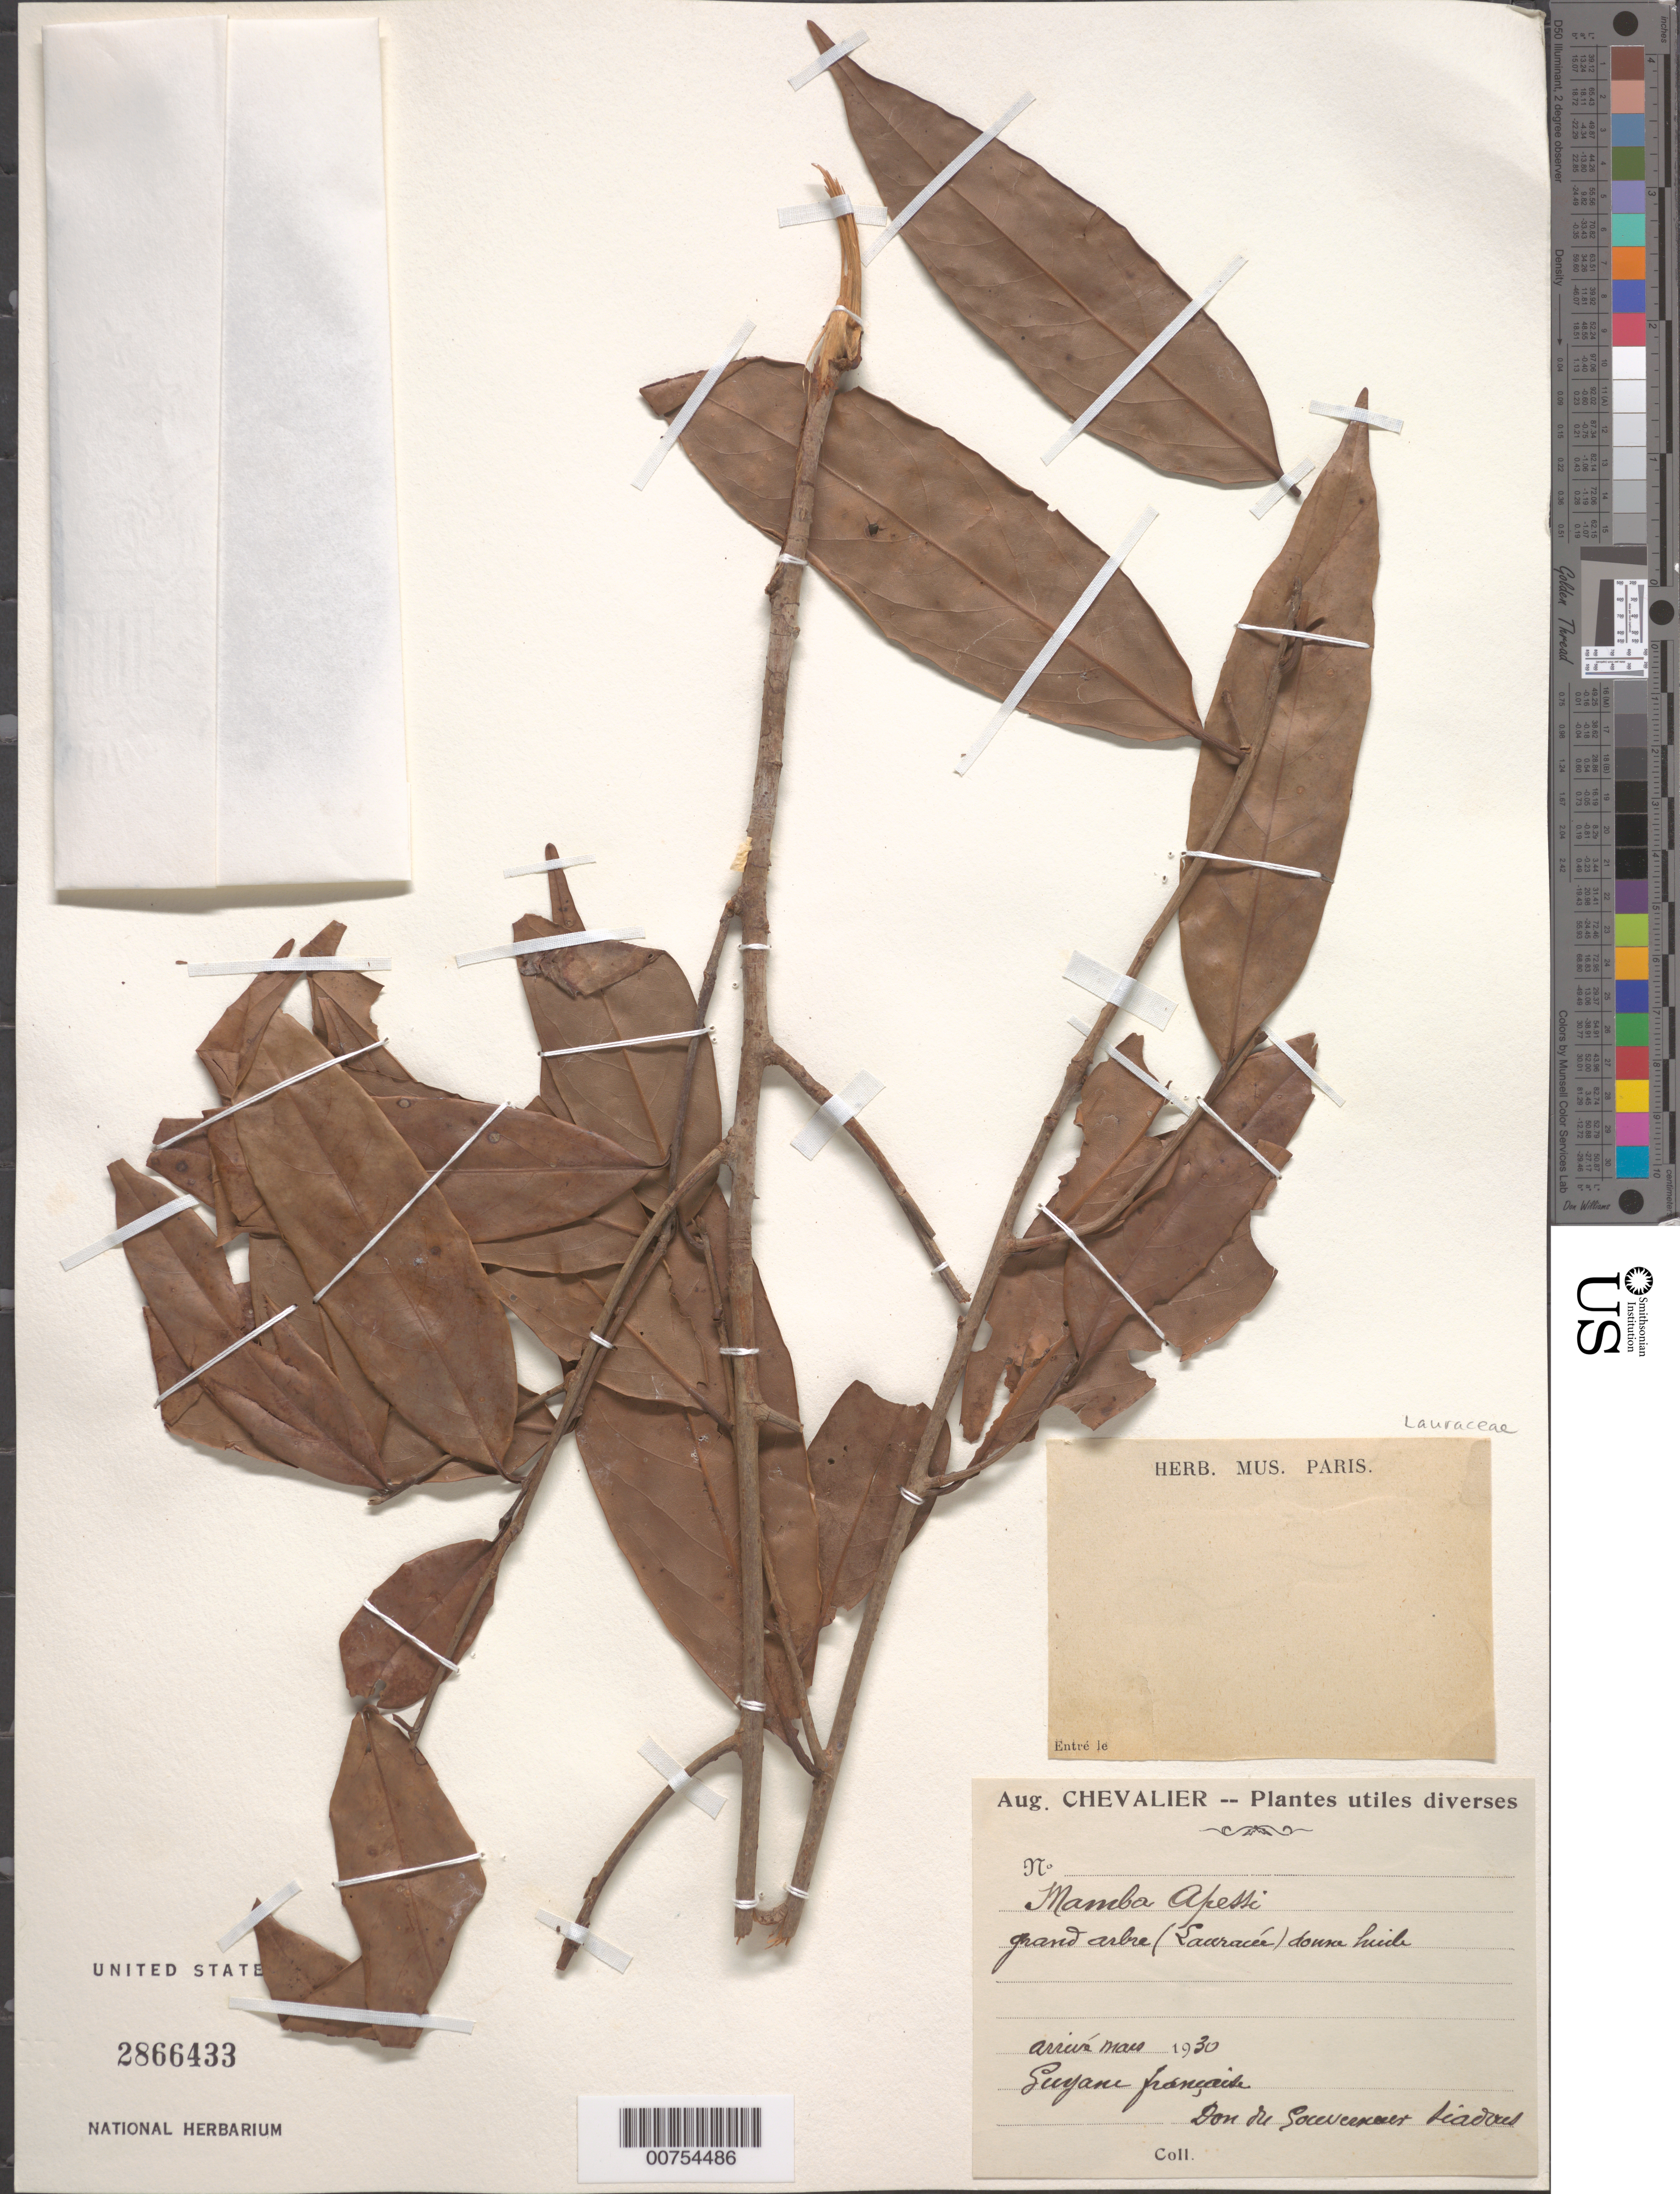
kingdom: Plantae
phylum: Tracheophyta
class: Magnoliopsida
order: Laurales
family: Lauraceae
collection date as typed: May-30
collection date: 1930-05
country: Venezuela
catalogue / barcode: US 2866433